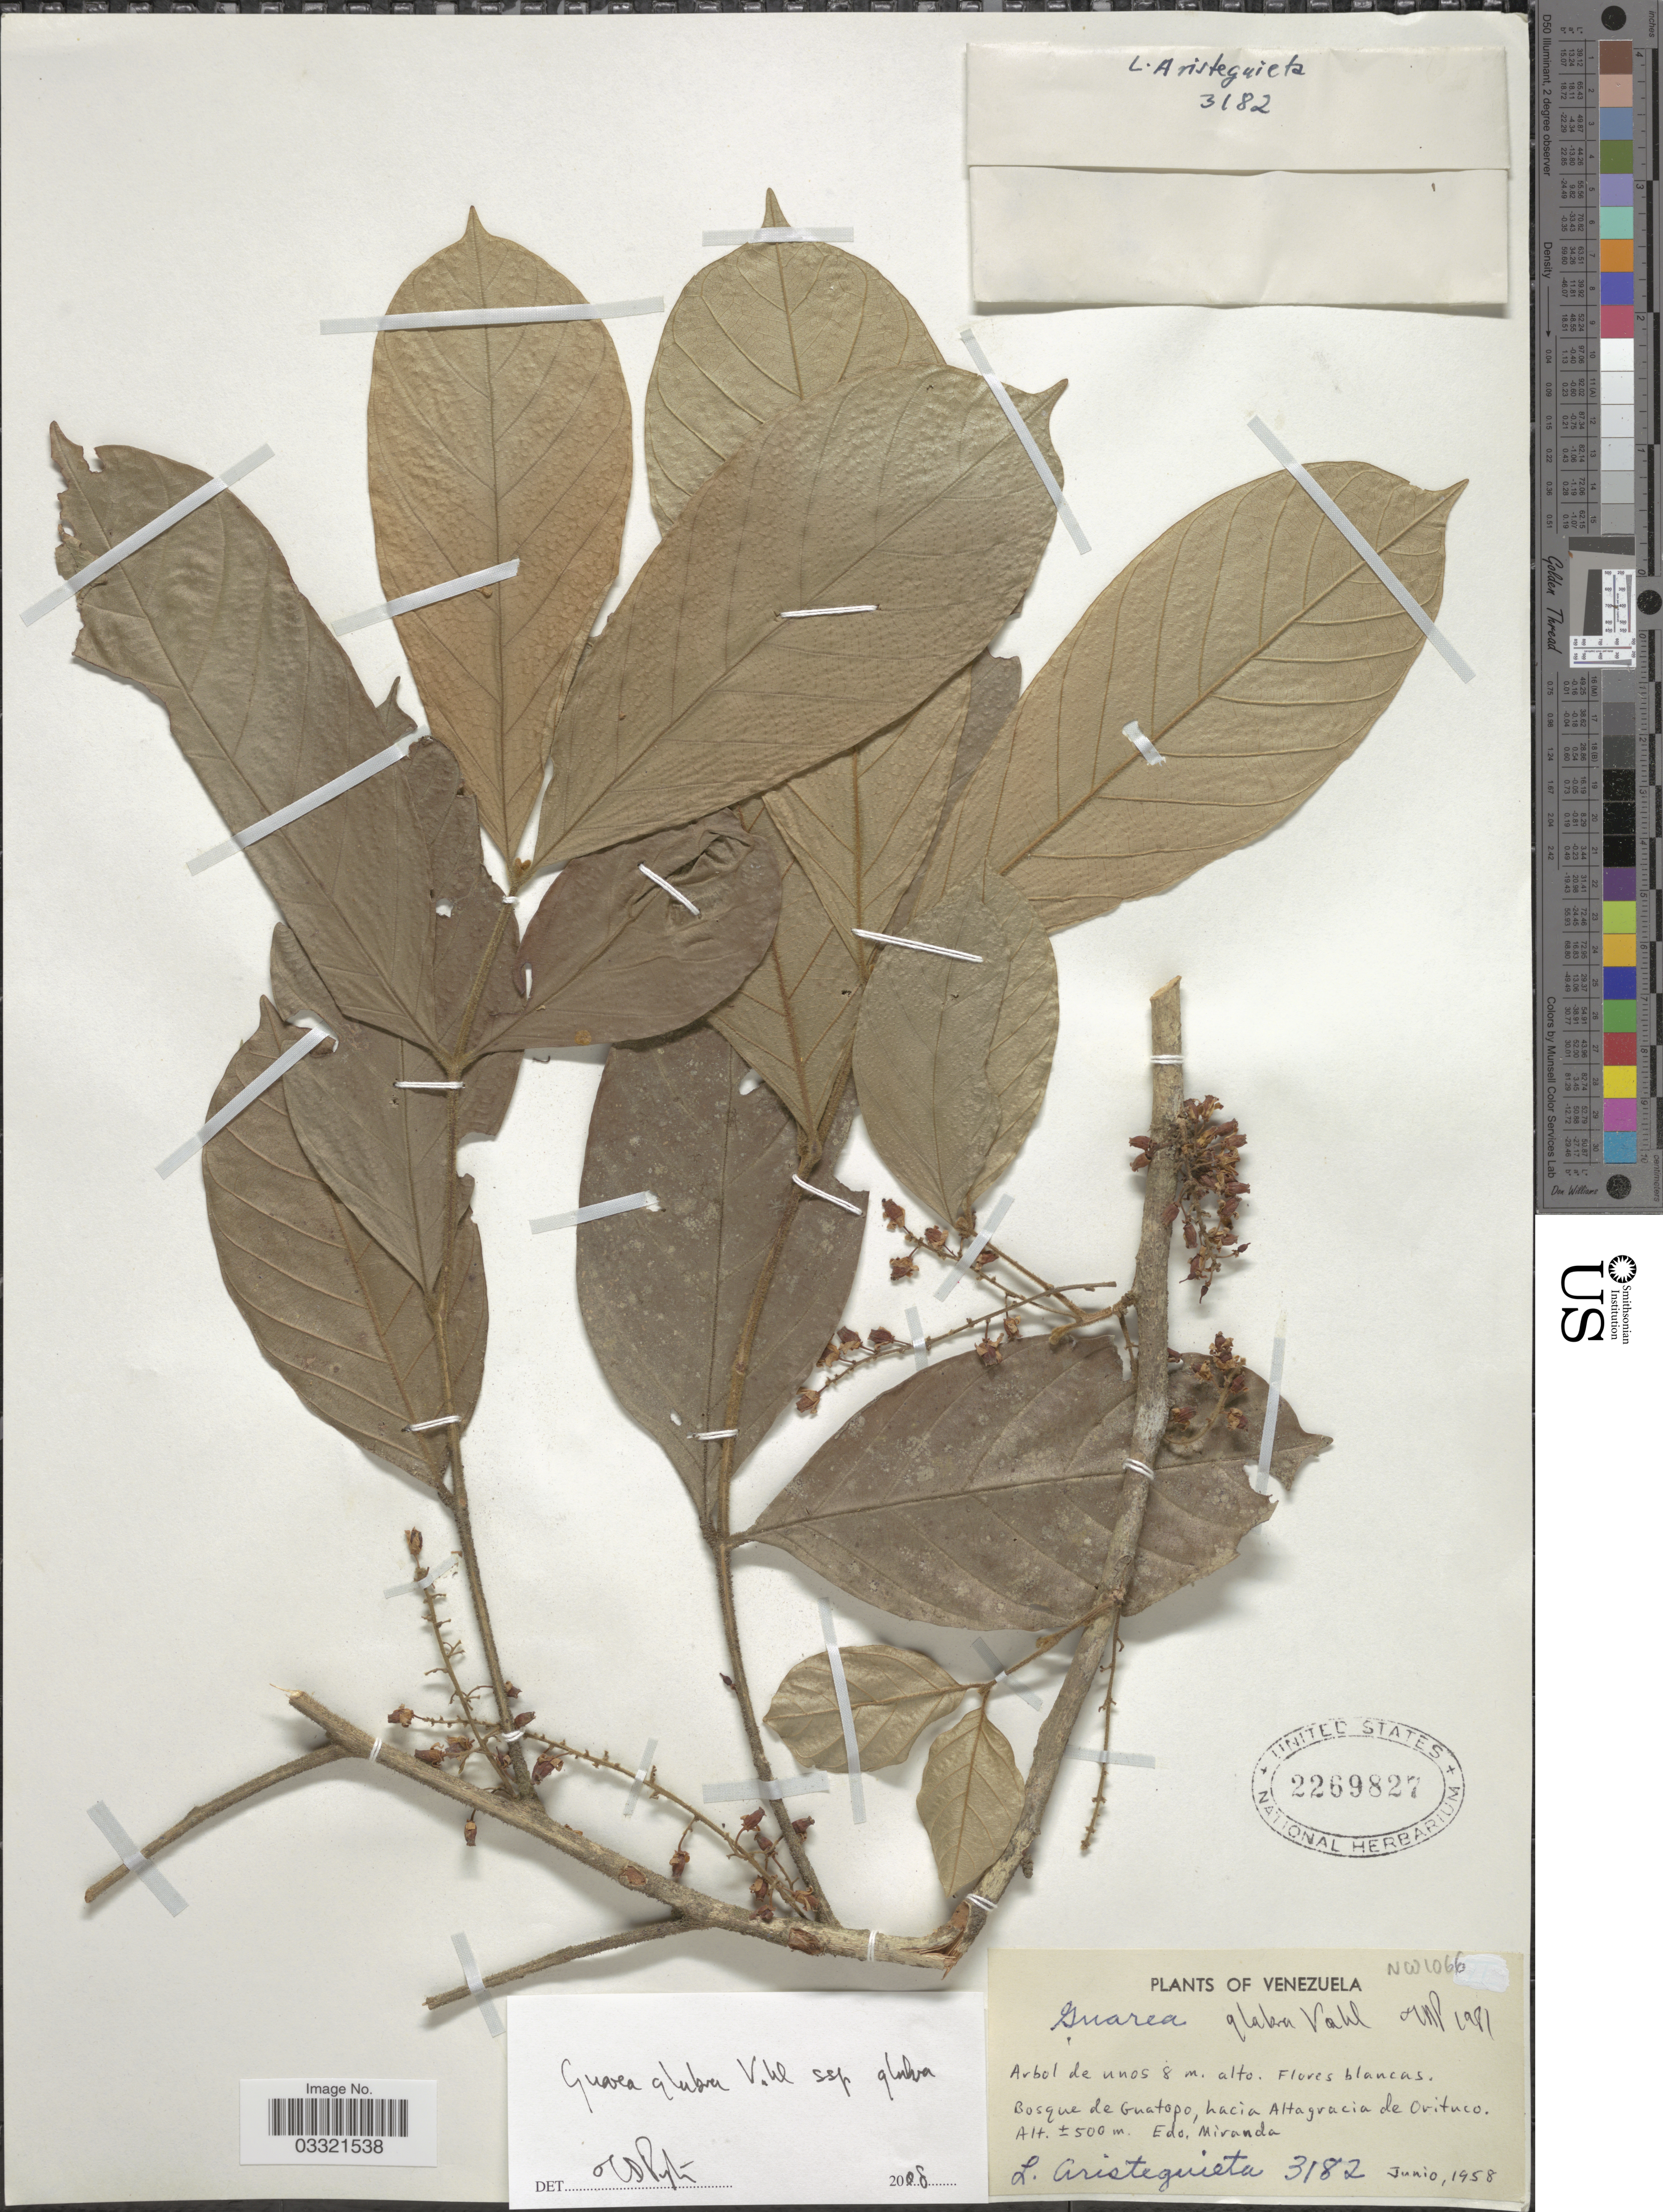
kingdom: Plantae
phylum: Tracheophyta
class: Magnoliopsida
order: Sapindales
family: Meliaceae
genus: Guarea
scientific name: Guarea glabra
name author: Vahl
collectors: L. Aristeguieta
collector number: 3182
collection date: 1958-06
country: Venezuela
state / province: Miranda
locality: Bosque de Guatopo, hacia Altagracia de Orituco.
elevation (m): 500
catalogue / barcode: US 2269827